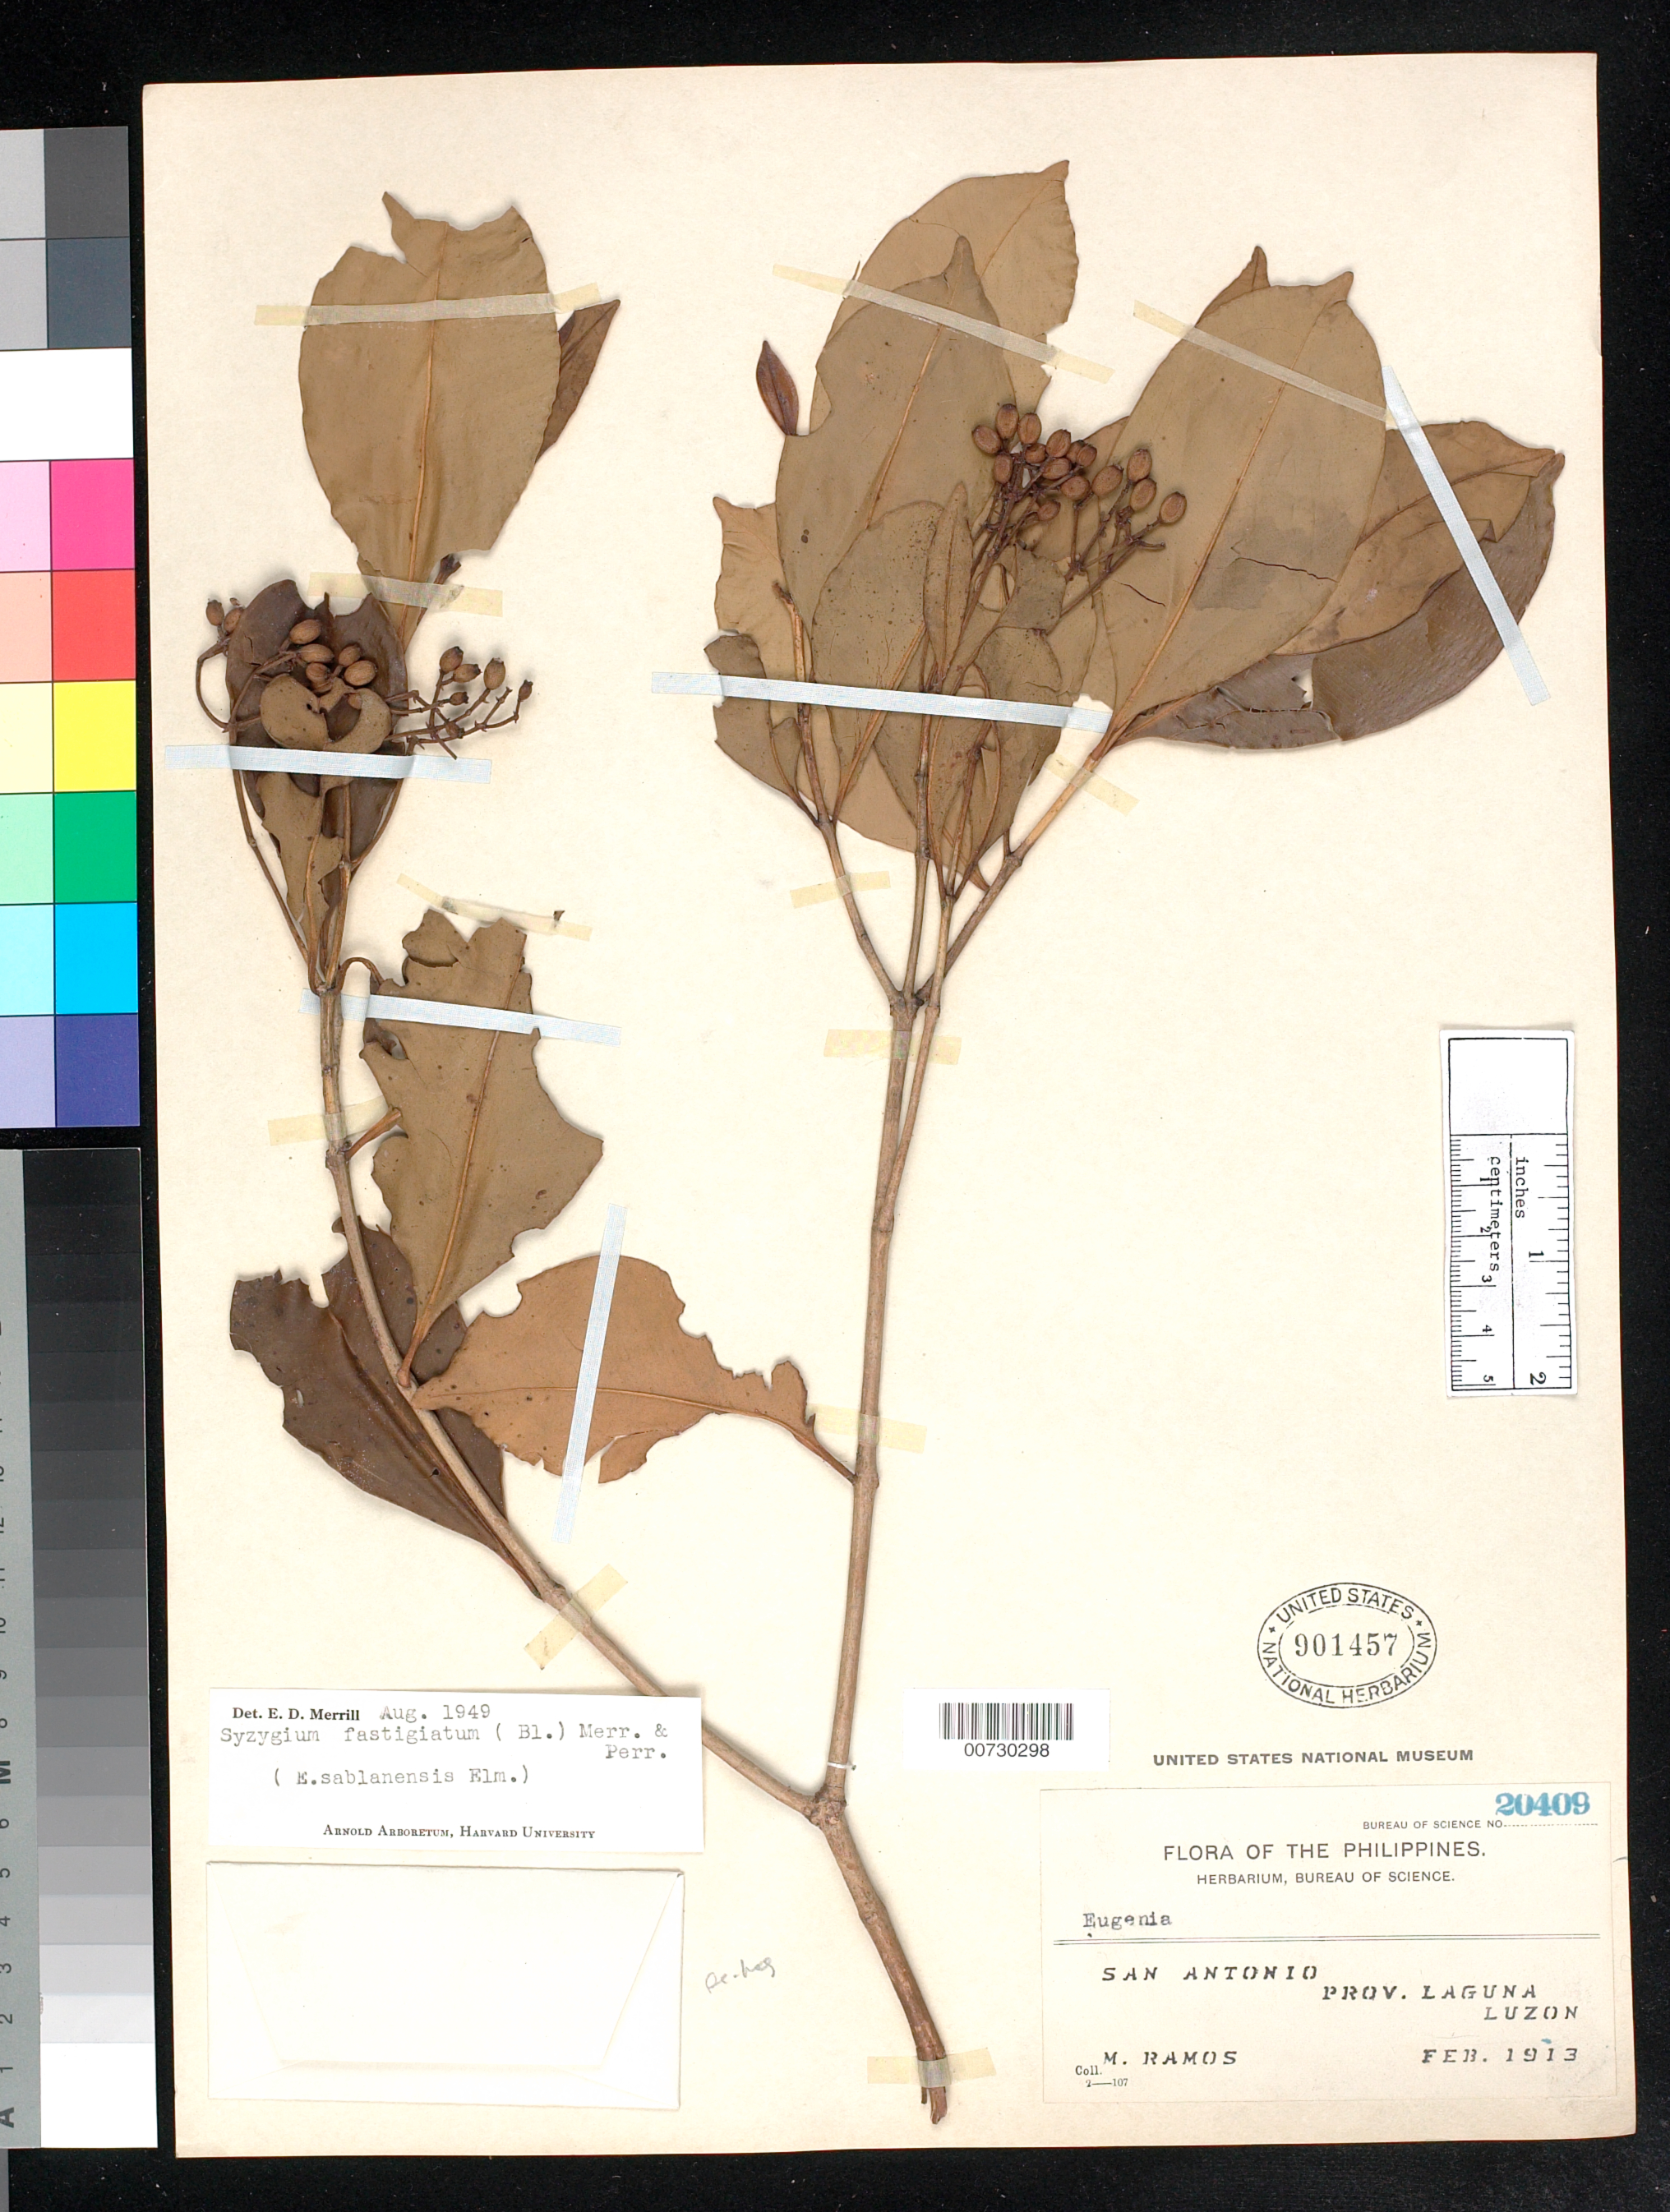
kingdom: Plantae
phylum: Tracheophyta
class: Magnoliopsida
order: Myrtales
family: Myrtaceae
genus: Syzygium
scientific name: Syzygium fastigiatum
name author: (Blume) Merr. & L.M. Perry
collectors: M. Ramos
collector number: Bur. Sci. 20409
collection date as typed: Feb 1913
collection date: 1913-02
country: Philippines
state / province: Calabarzon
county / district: Laguna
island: Luzon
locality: San Antonio.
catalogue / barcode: US 901457